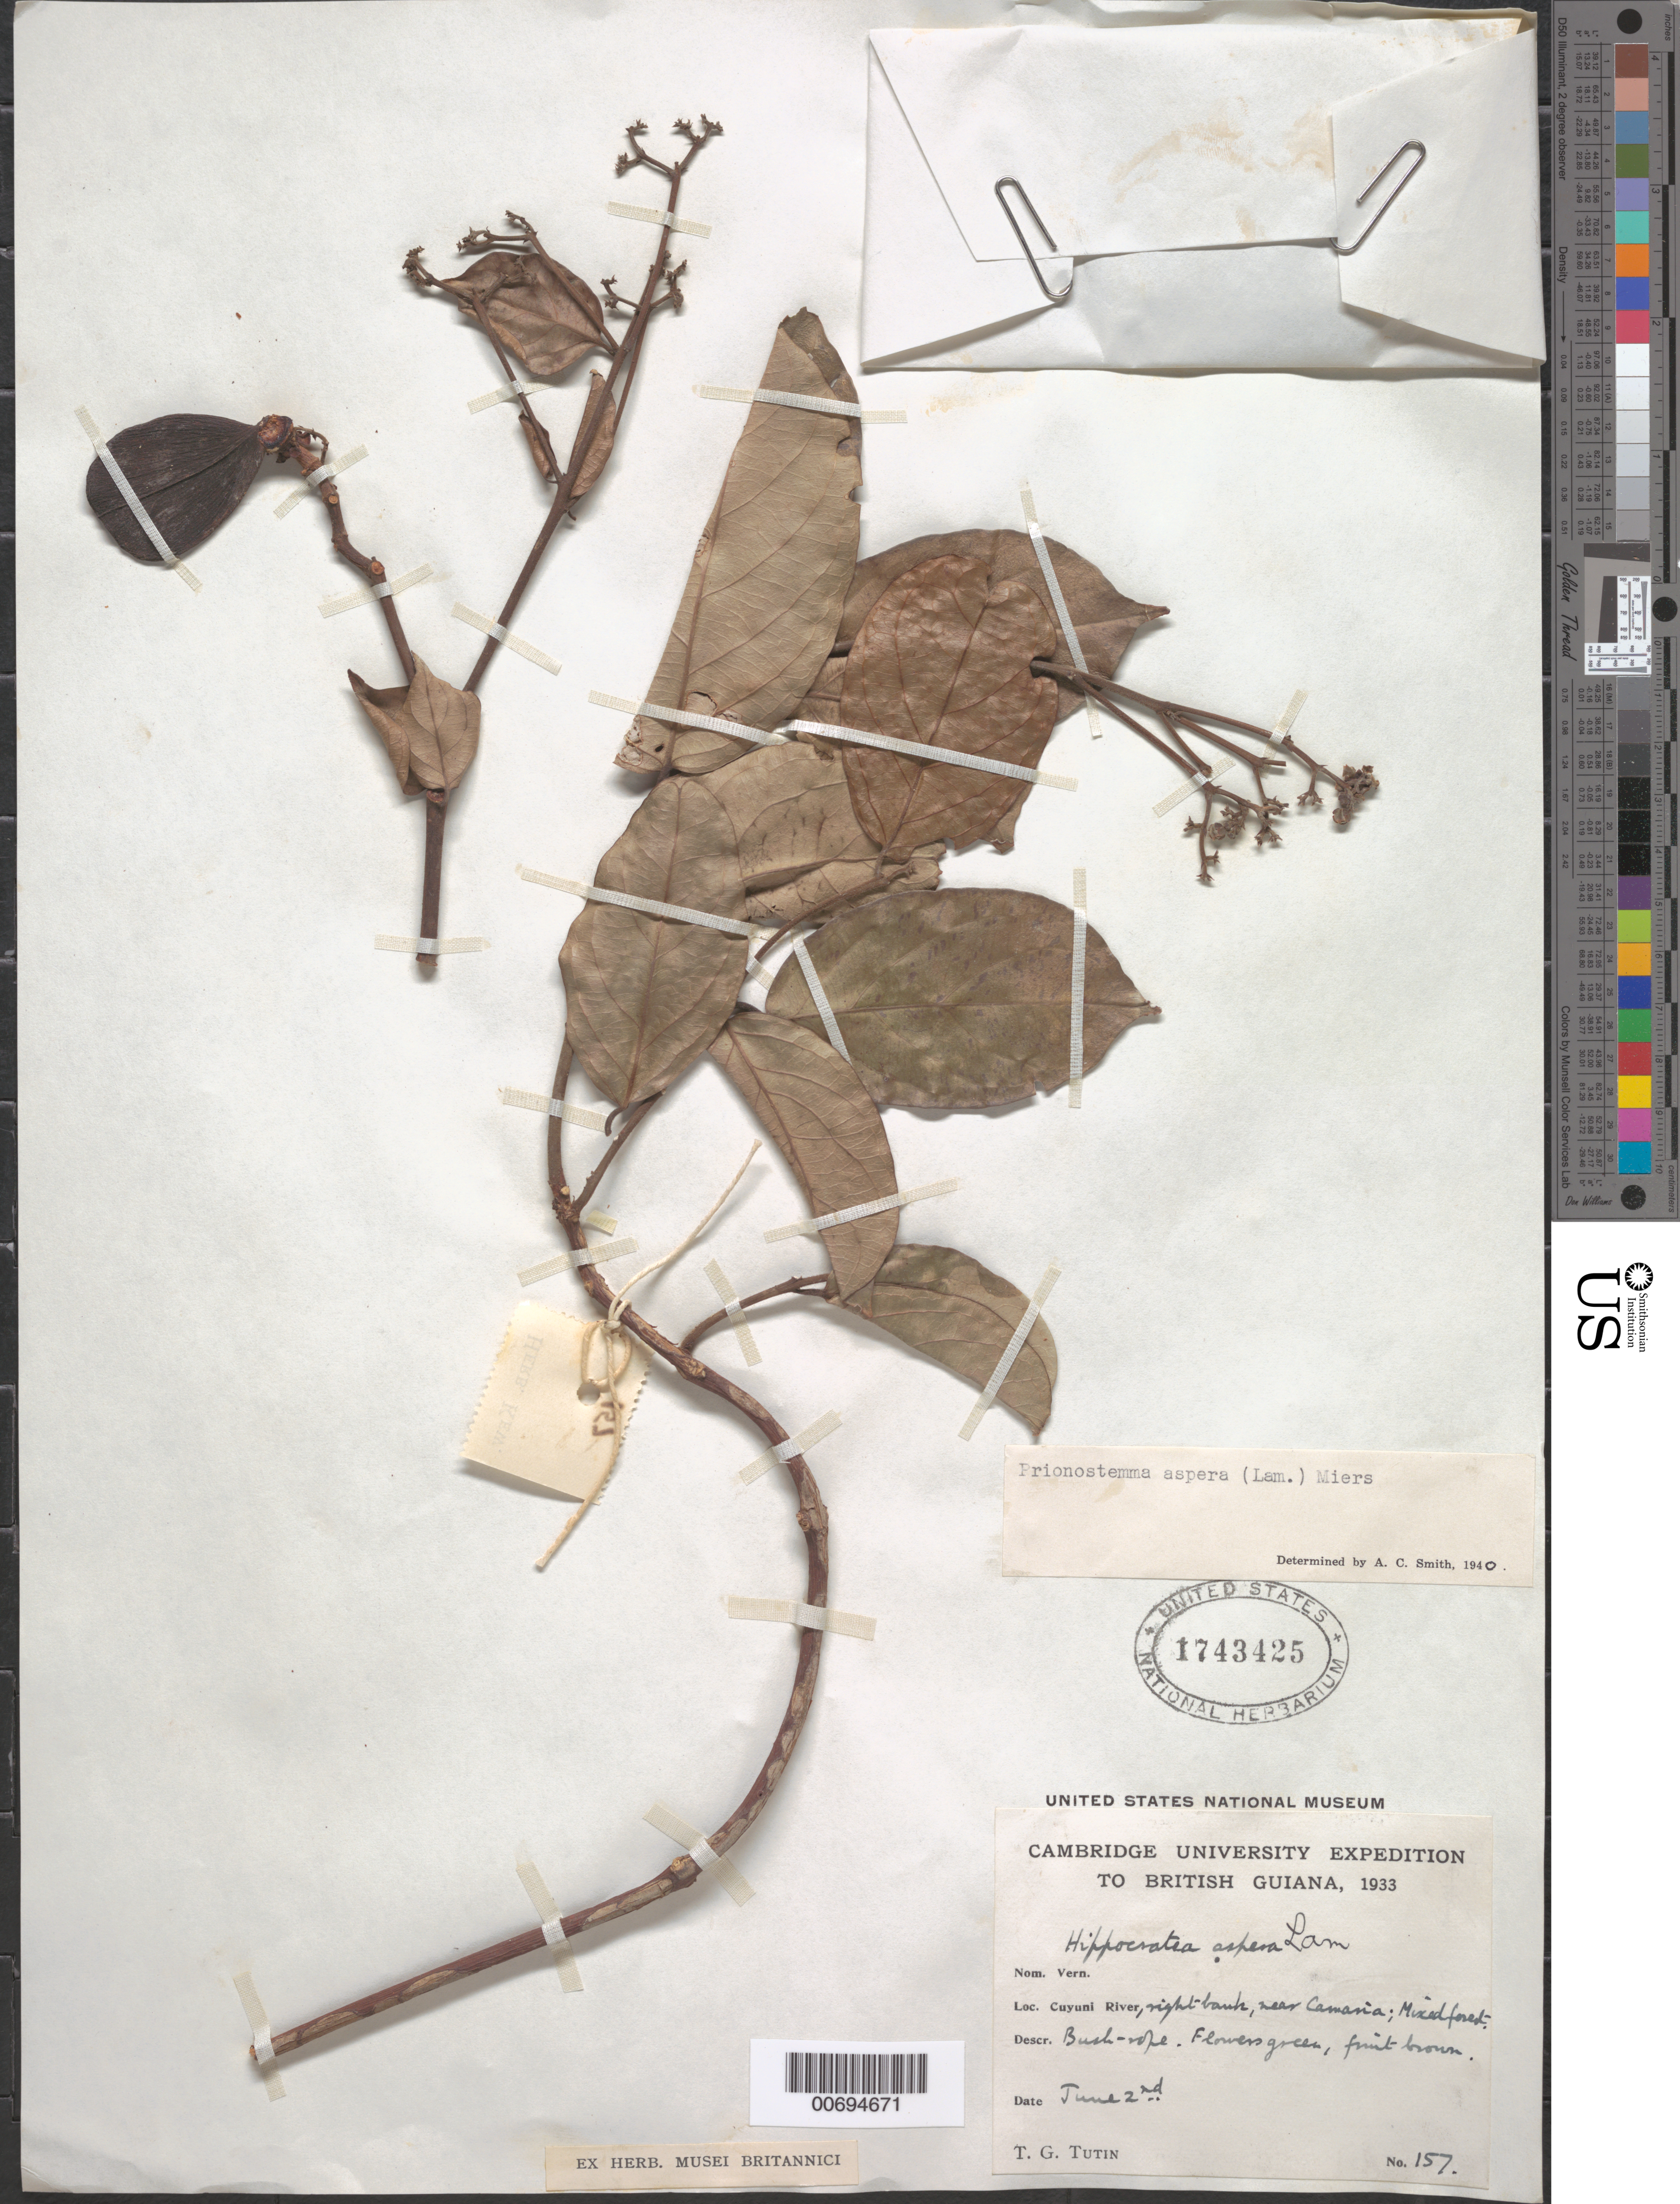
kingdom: Plantae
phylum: Tracheophyta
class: Magnoliopsida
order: Celastrales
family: Celastraceae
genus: Prionostemma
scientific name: Prionostemma aspera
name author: (Lam.) Miers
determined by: Smith, A. C.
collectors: T. G. Tutin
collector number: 157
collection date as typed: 2-Jun-33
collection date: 1933-06-02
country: Guyana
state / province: Cuyuni-Mazaruni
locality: Cuyuni R., near Camaria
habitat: Mixed forest, right bank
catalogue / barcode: US 1743425